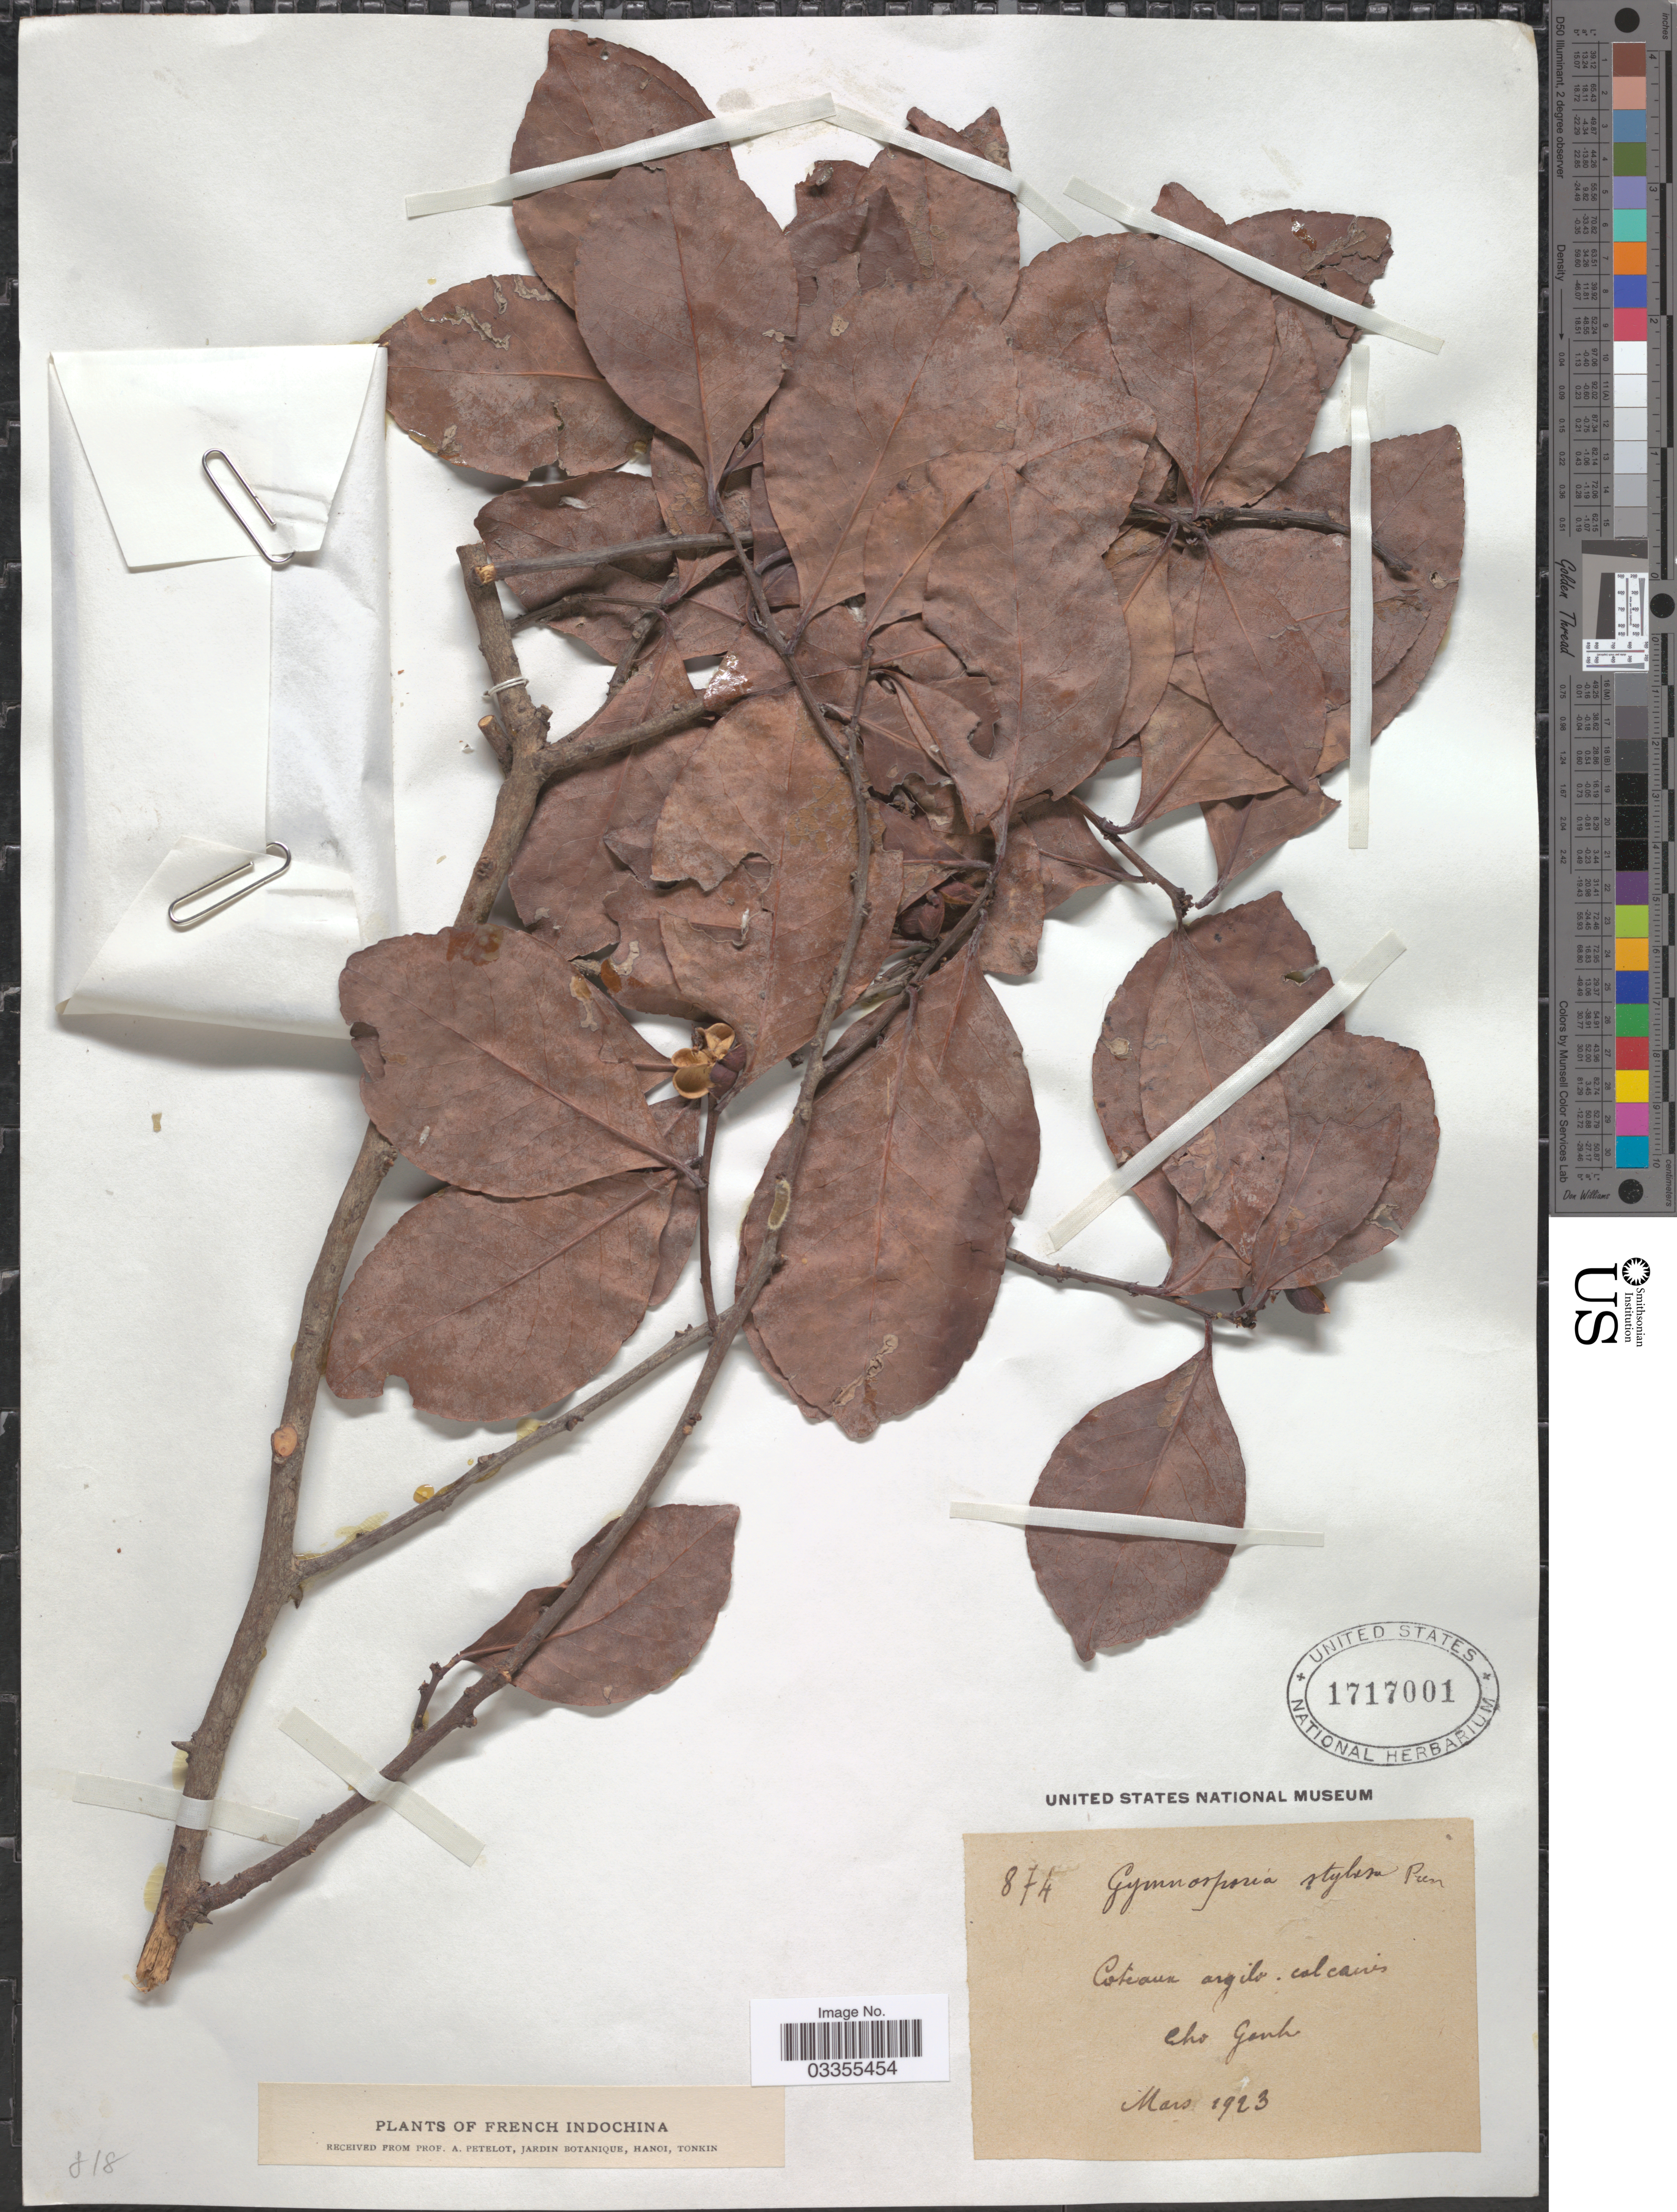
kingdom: Plantae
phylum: Tracheophyta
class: Magnoliopsida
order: Celastrales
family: Celastraceae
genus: Gymnosporia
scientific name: Gymnosporia stylosa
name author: Pierre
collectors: A. Petelot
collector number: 874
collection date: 1923-03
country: Vietnam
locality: French Indochina. Cho Ganh.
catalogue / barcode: US 1717001